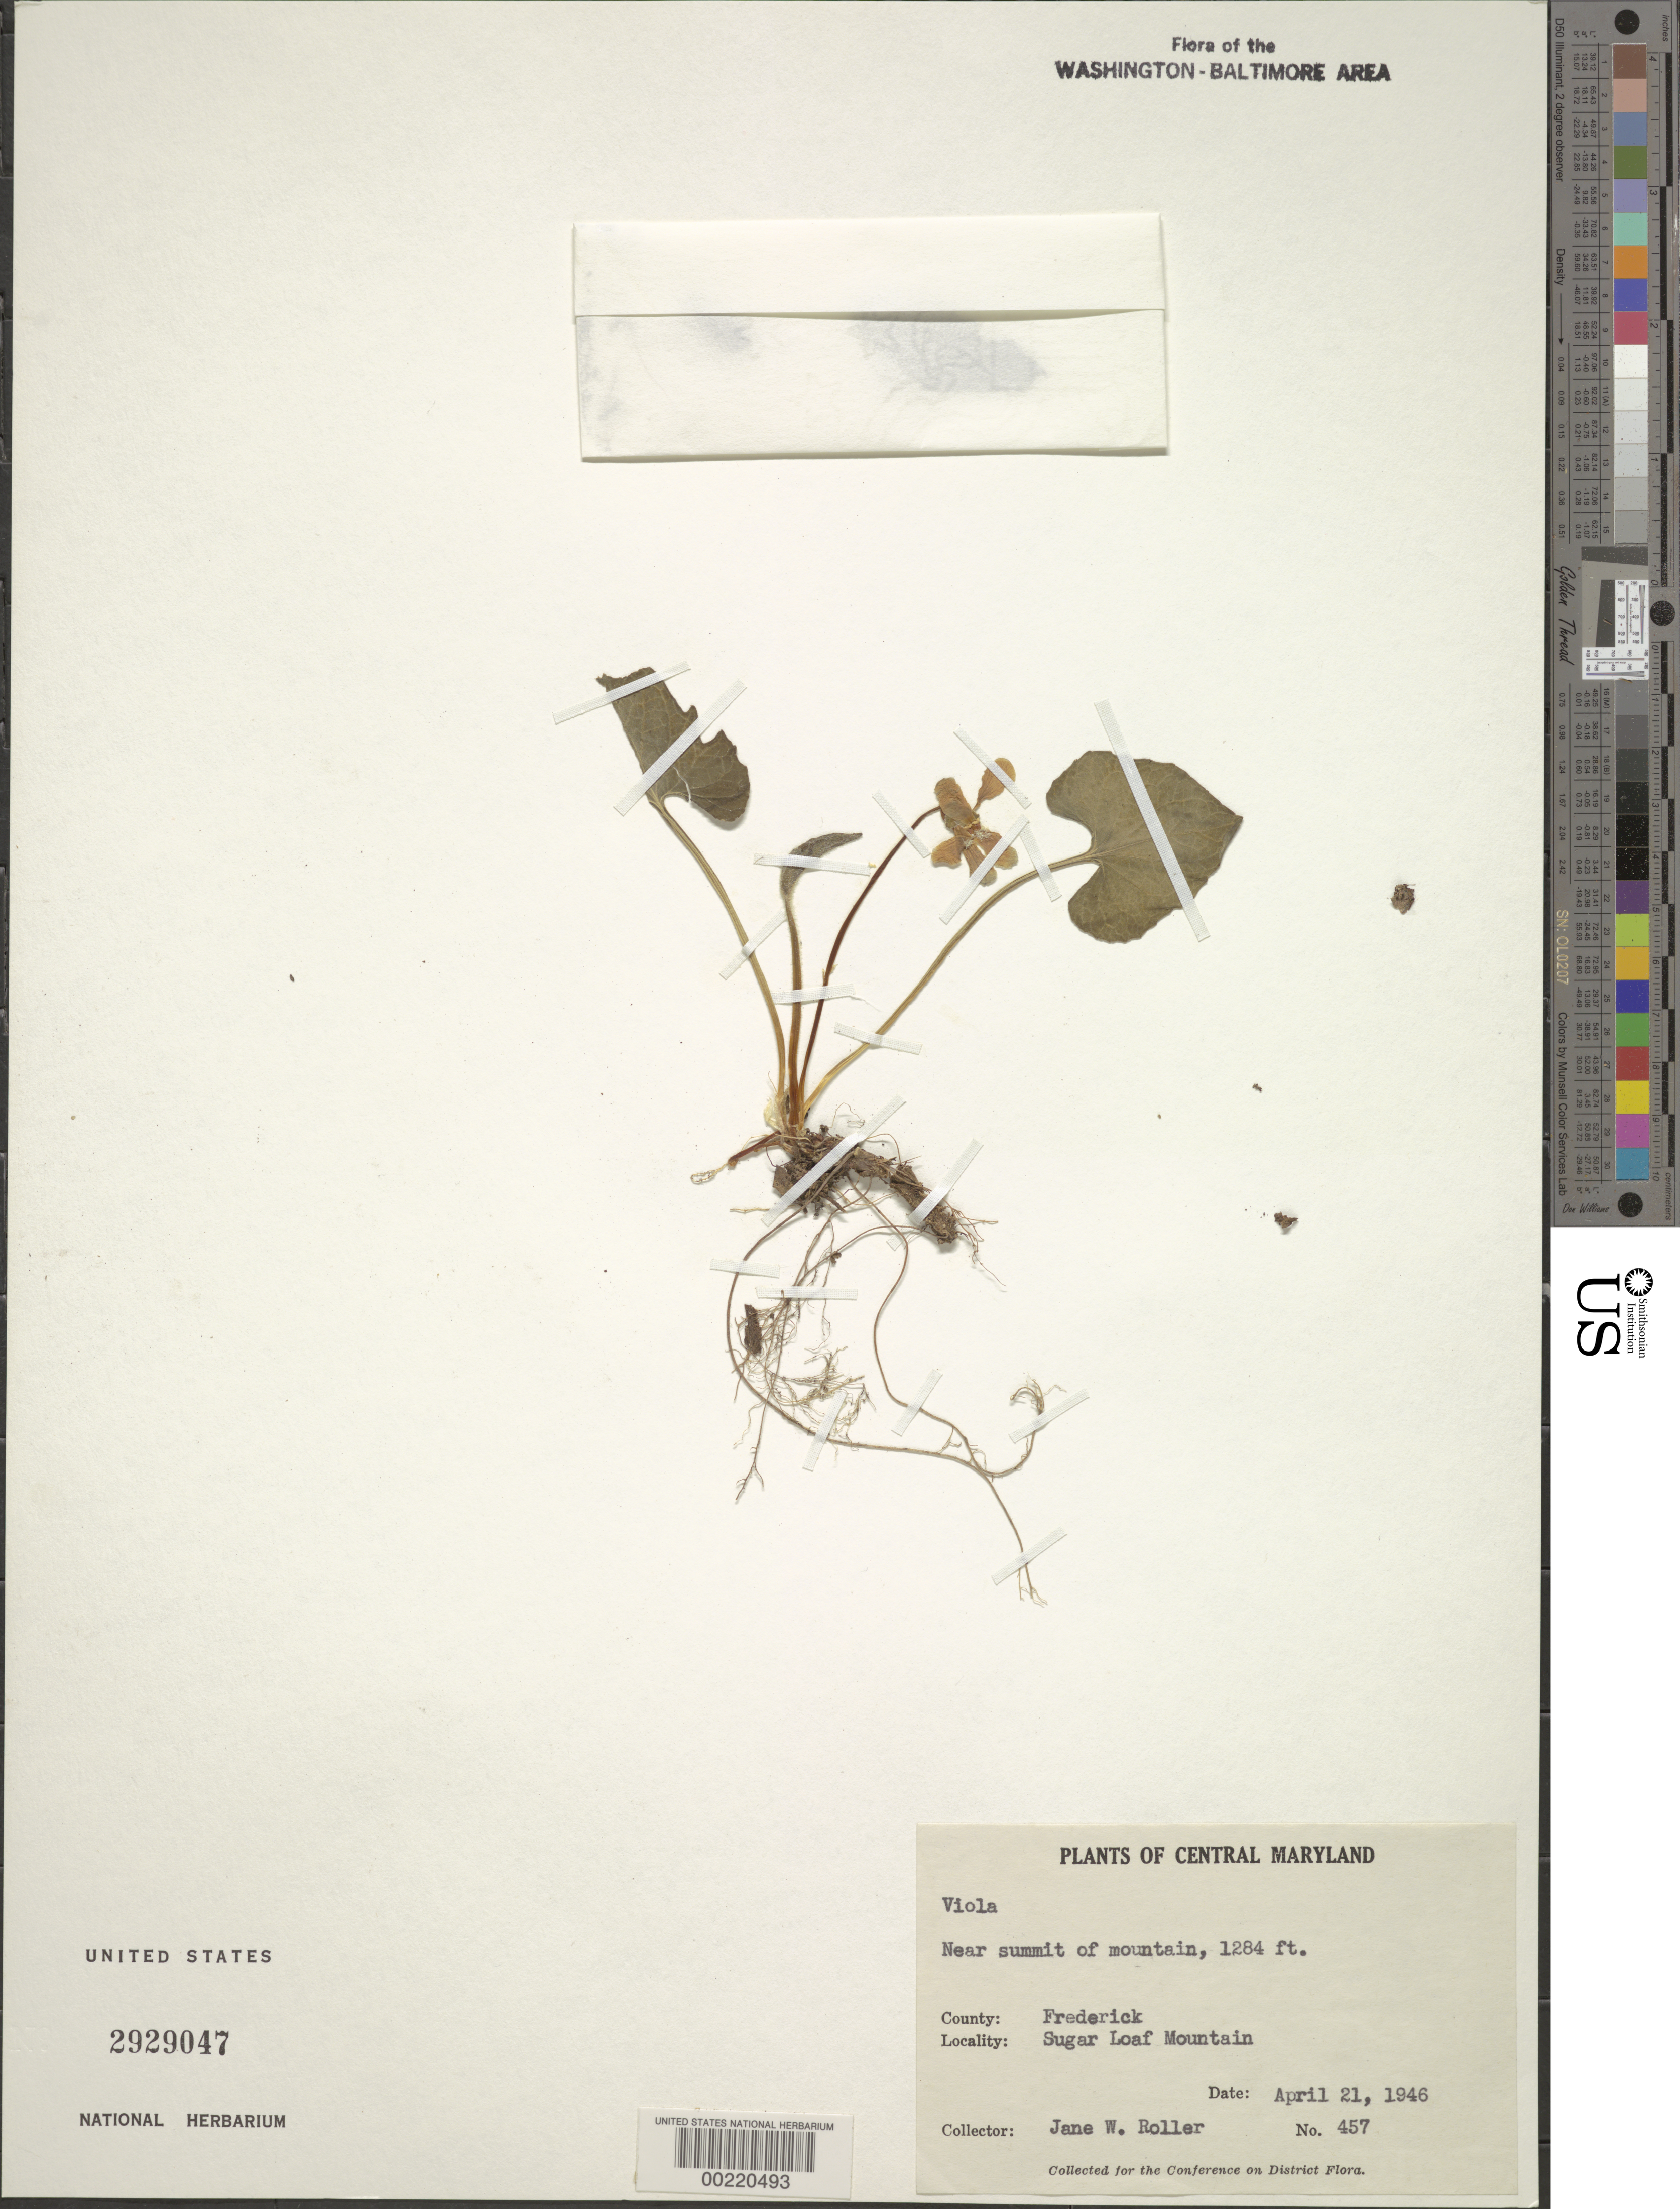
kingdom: Plantae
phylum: Tracheophyta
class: Magnoliopsida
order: Malpighiales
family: Violaceae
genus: Viola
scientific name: Viola sp.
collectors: J. W. Roller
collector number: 457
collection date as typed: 21 Apr 1946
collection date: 1946-04-21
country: United States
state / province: Maryland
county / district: Frederick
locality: Sugar Loaf Mountain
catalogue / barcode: US 2929047